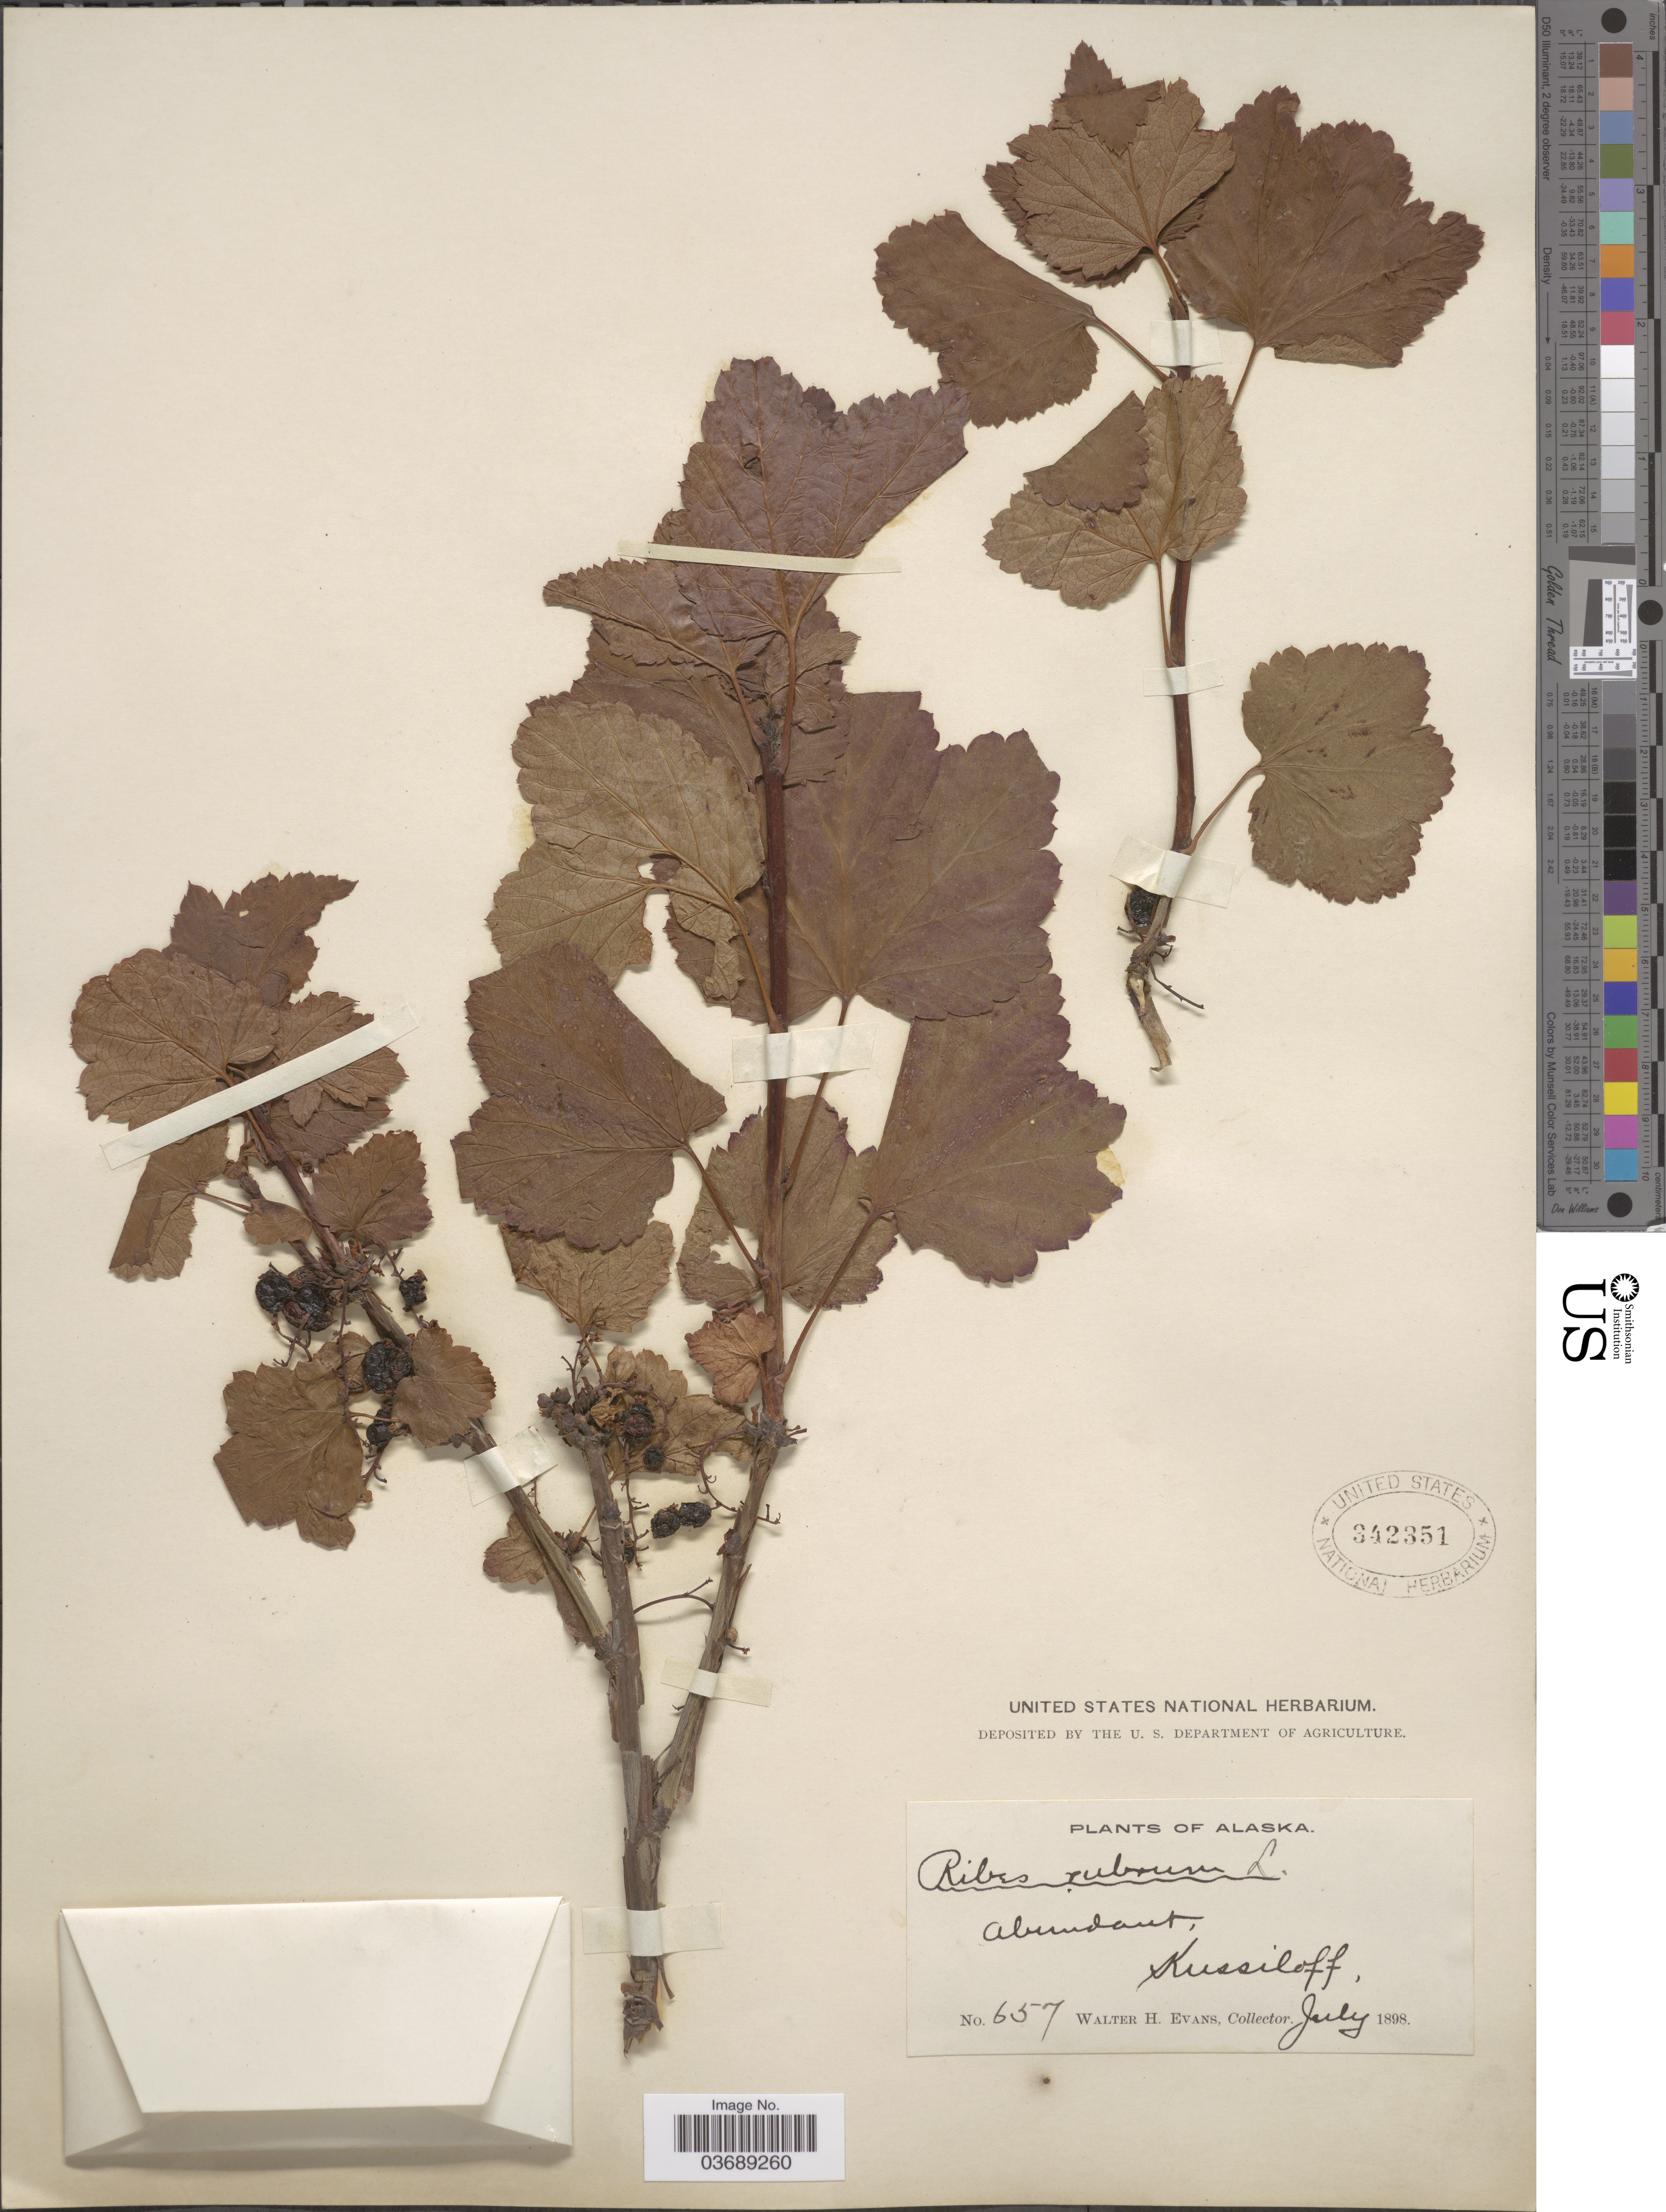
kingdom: Plantae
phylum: Tracheophyta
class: Magnoliopsida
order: Saxifragales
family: Grossulariaceae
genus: Ribes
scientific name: Ribes triste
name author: Pall.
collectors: W. H. Evans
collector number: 657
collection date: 1898-07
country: United States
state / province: Alaska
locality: Kussiloff.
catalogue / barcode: US 342351